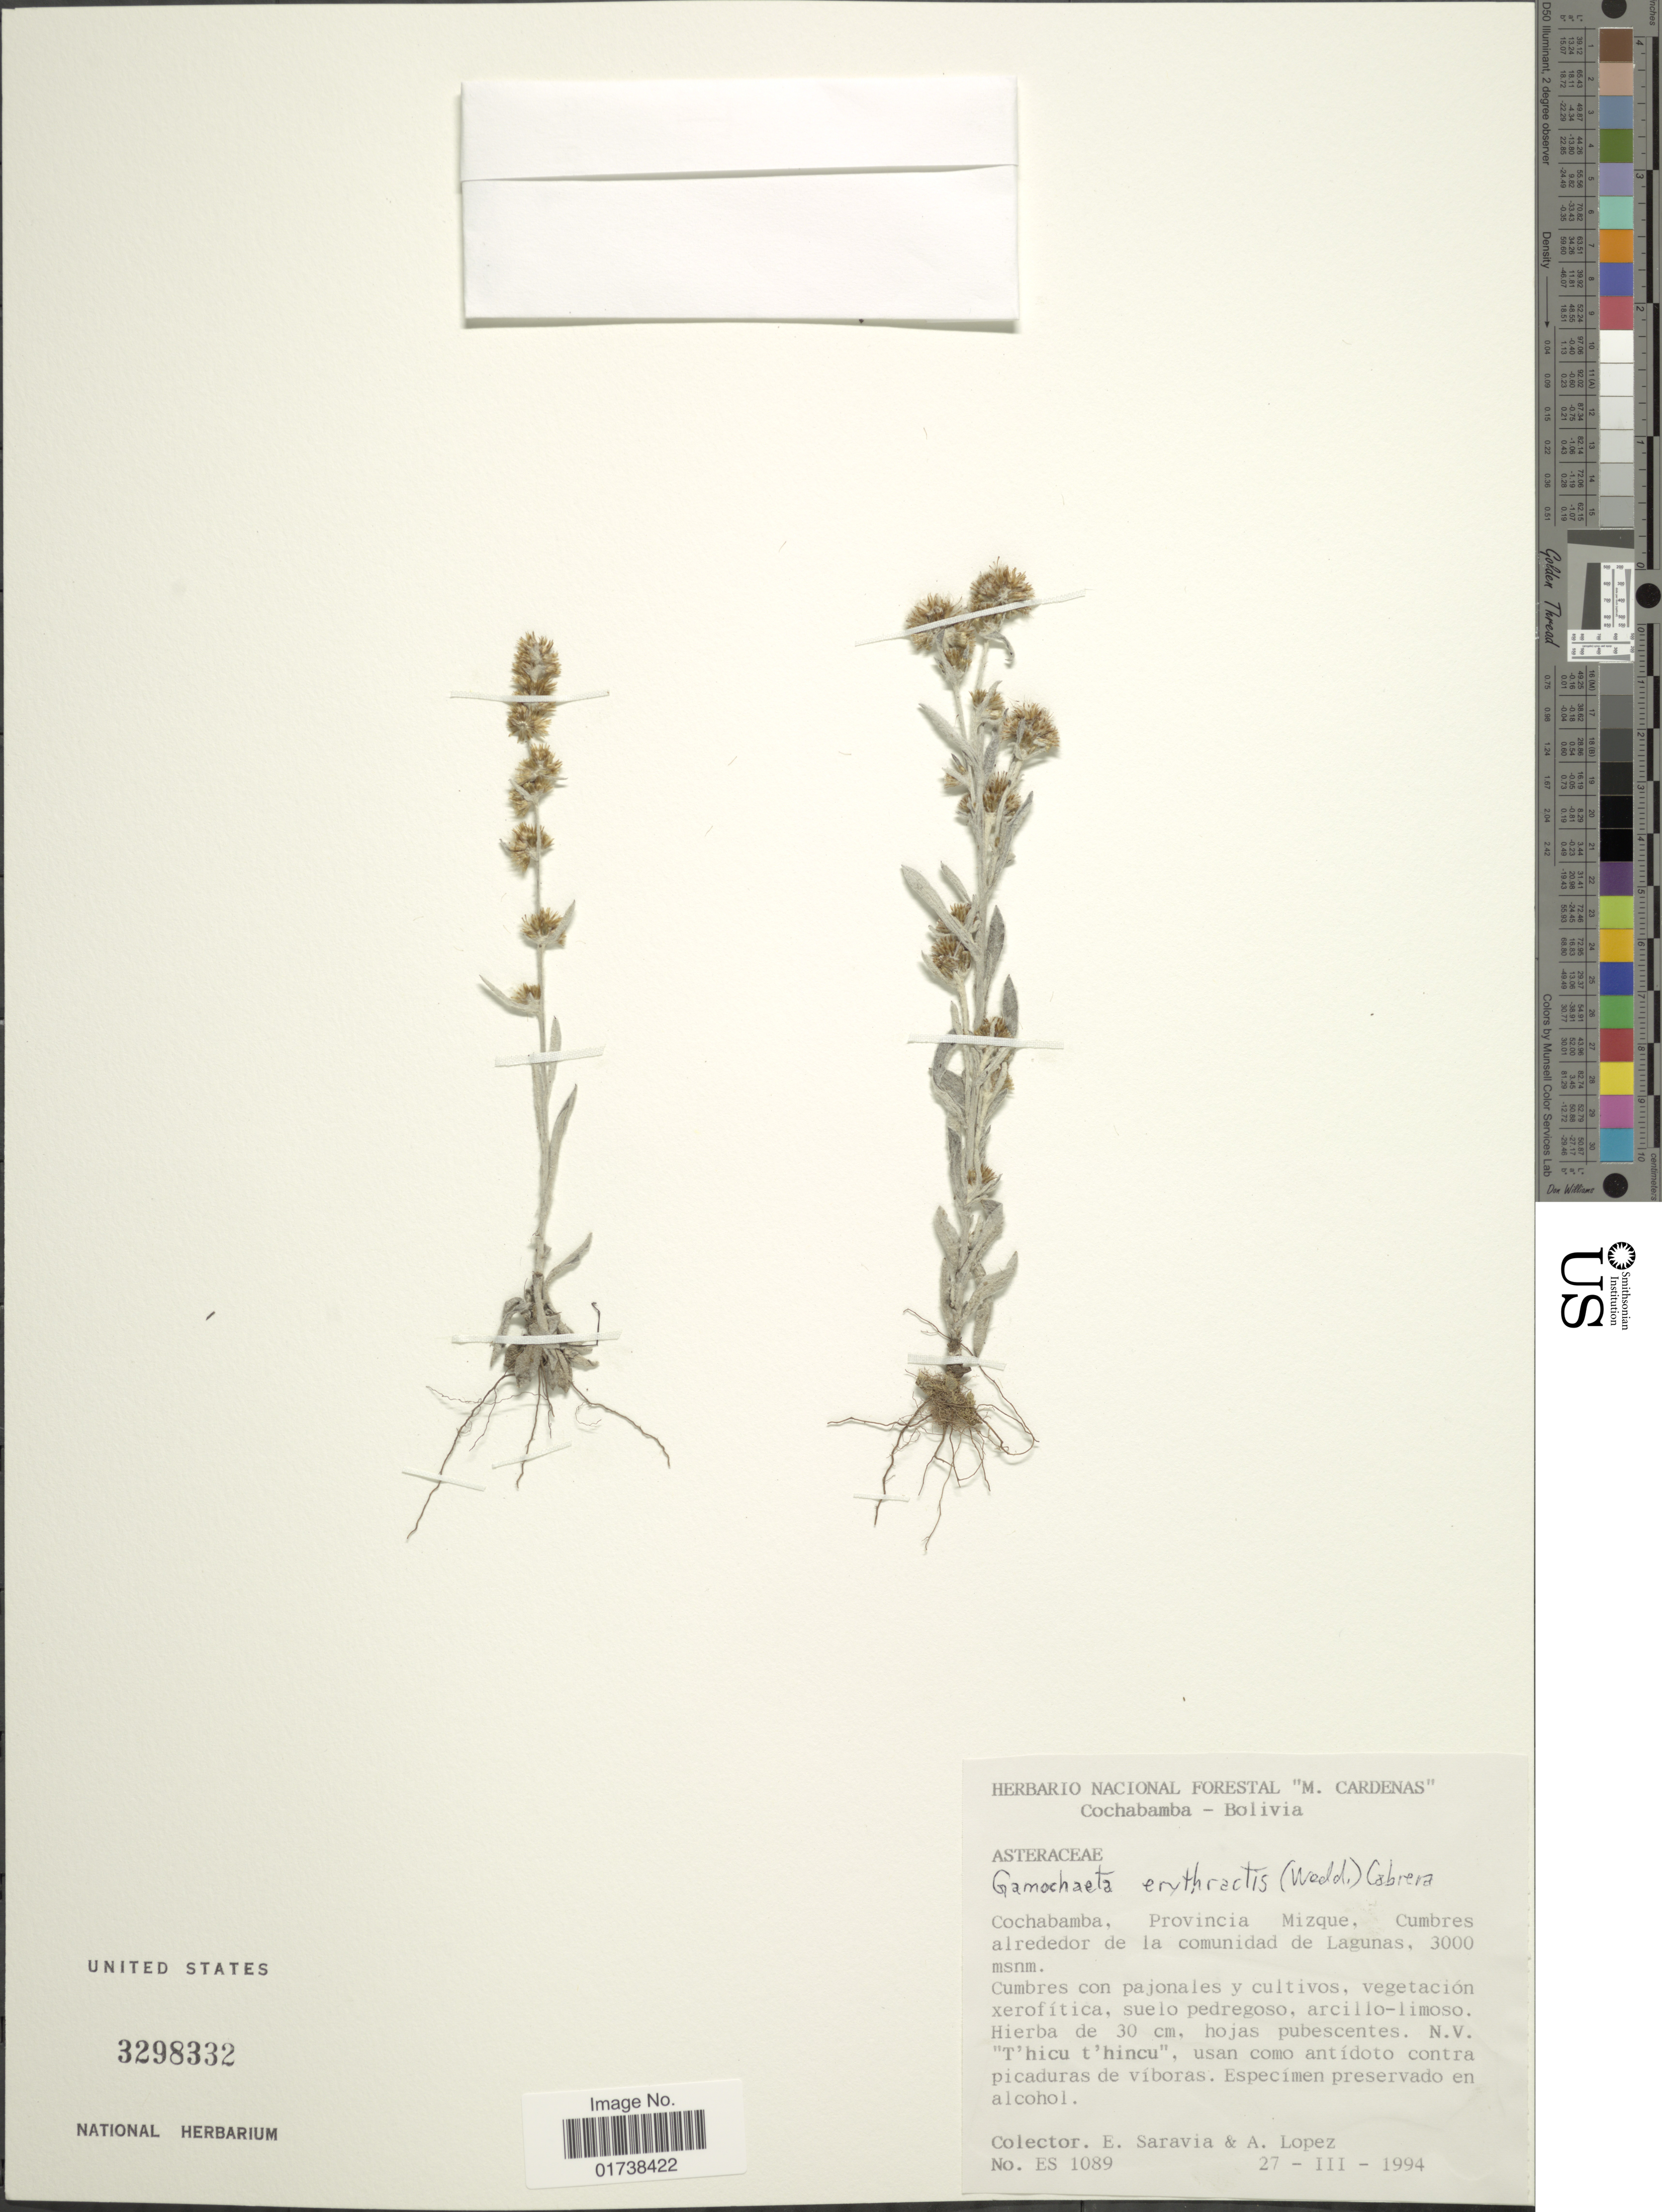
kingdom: Plantae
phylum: Tracheophyta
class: Magnoliopsida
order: Asterales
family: Asteraceae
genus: Gamochaeta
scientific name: Gamochaeta erythractis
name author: (Wedd.) Cabrera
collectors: E. Saravia & A. Lopez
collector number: ES 1089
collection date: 1994-03-27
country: Bolivia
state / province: Cochabamba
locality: Provincia Mizque, Cumbres alrededor de la comunidad de Lagunas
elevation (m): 3000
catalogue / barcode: US 3298332